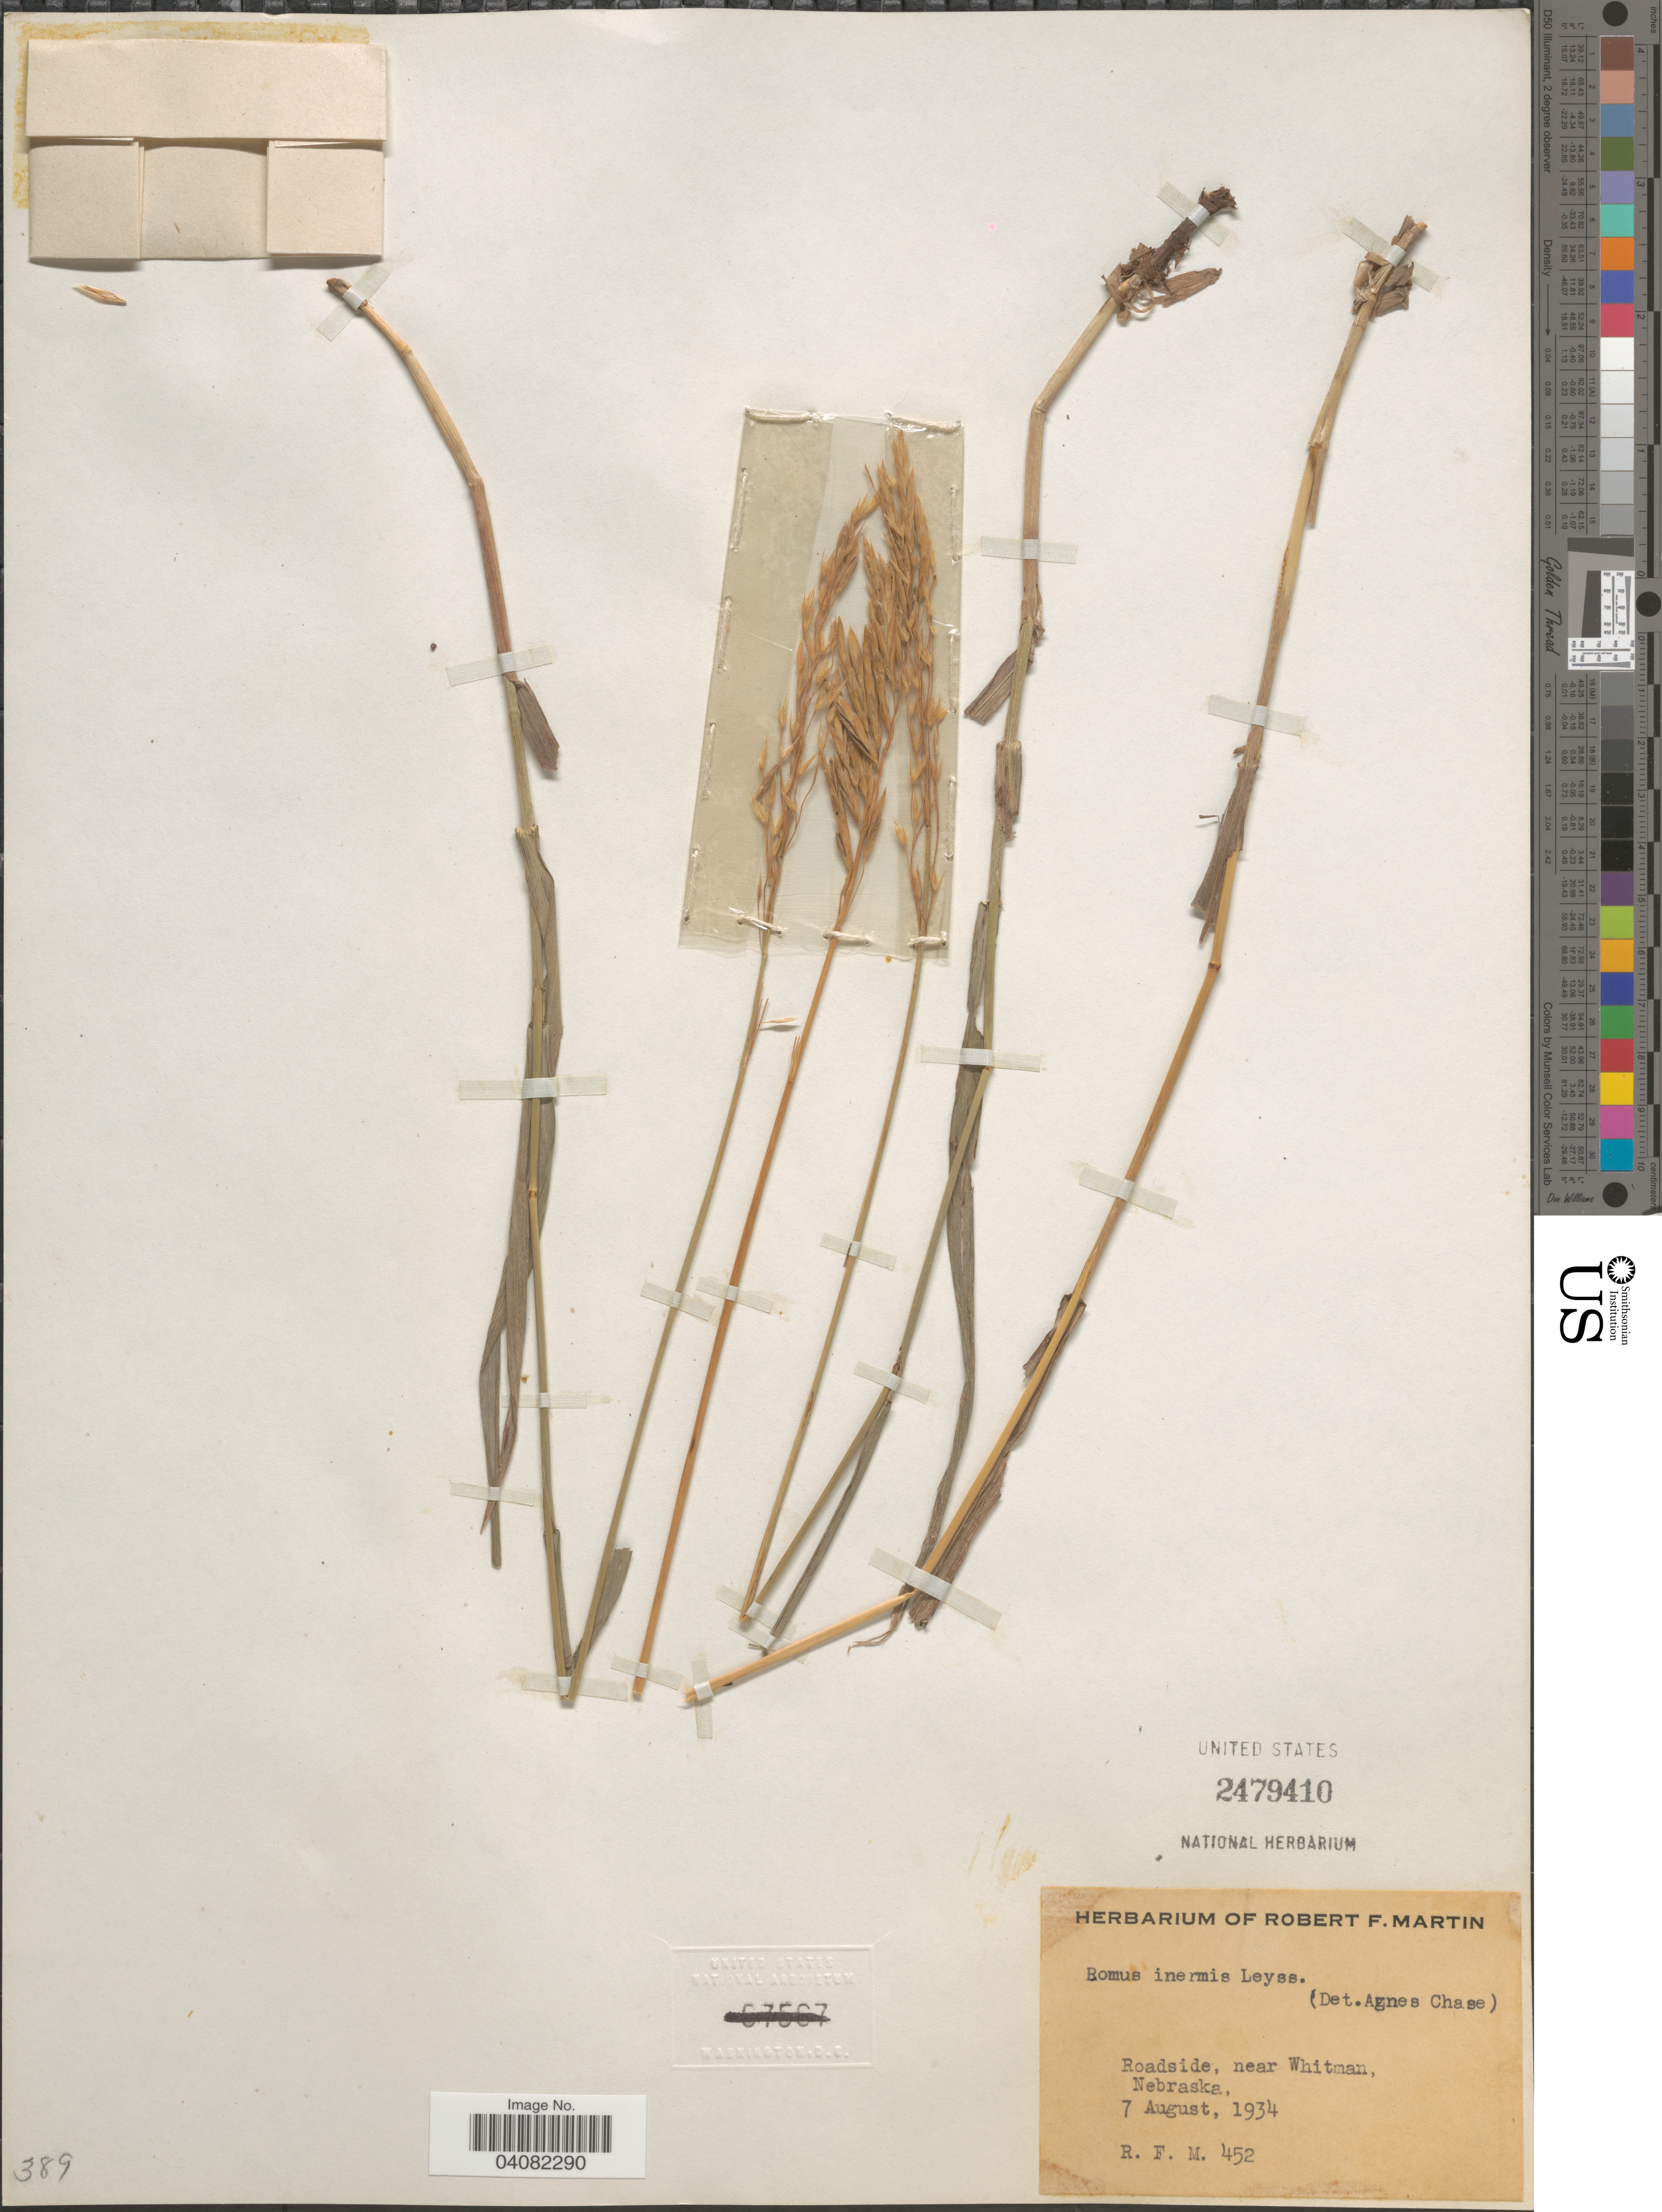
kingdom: Plantae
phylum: Tracheophyta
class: Liliopsida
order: Poales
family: Poaceae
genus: Bromus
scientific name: Bromus inermis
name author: Leyss.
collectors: R. F. Martin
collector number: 452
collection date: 1934-08-07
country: United States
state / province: Nebraska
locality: Roadside, near Whitman.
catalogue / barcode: US 2479410